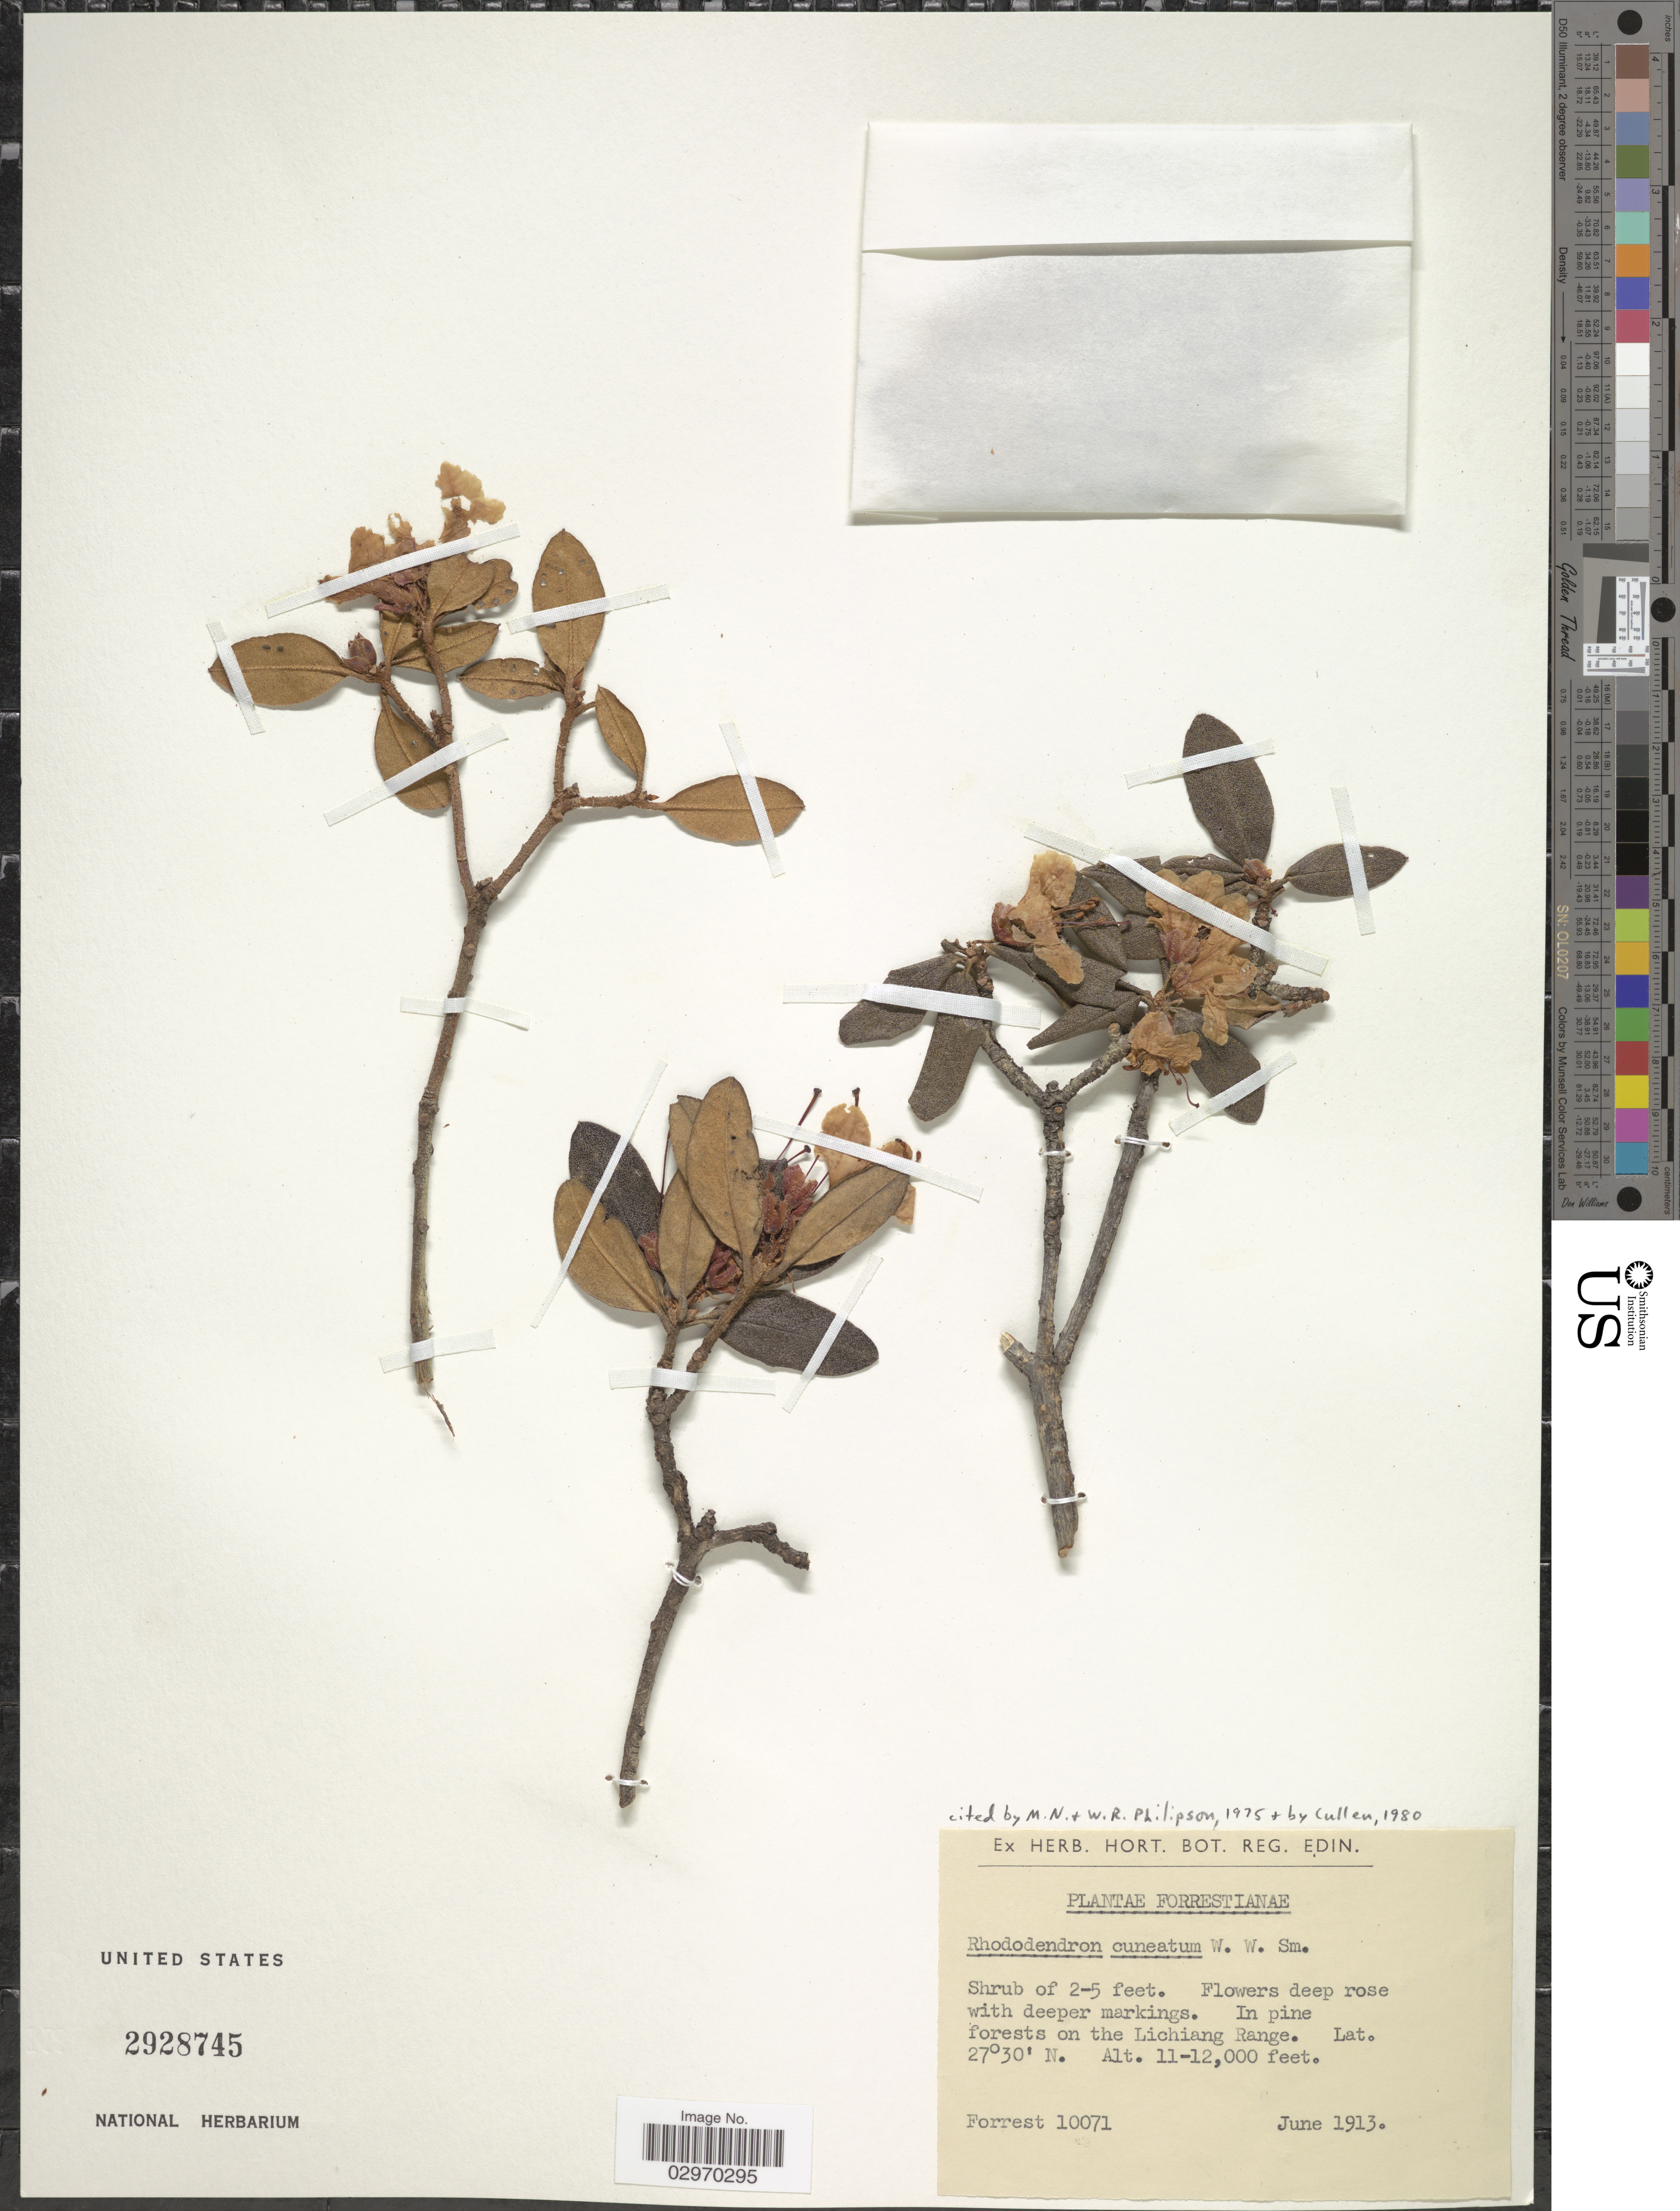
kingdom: Plantae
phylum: Tracheophyta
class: Magnoliopsida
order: Ericales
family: Ericaceae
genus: Rhododendron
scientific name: Rhododendron cuneatum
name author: W.W. Sm.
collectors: -. Forrest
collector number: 10071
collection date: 1913-06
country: China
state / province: Yunnan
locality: In pine forests on the Lichiang Range.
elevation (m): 3353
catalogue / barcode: US 2928745